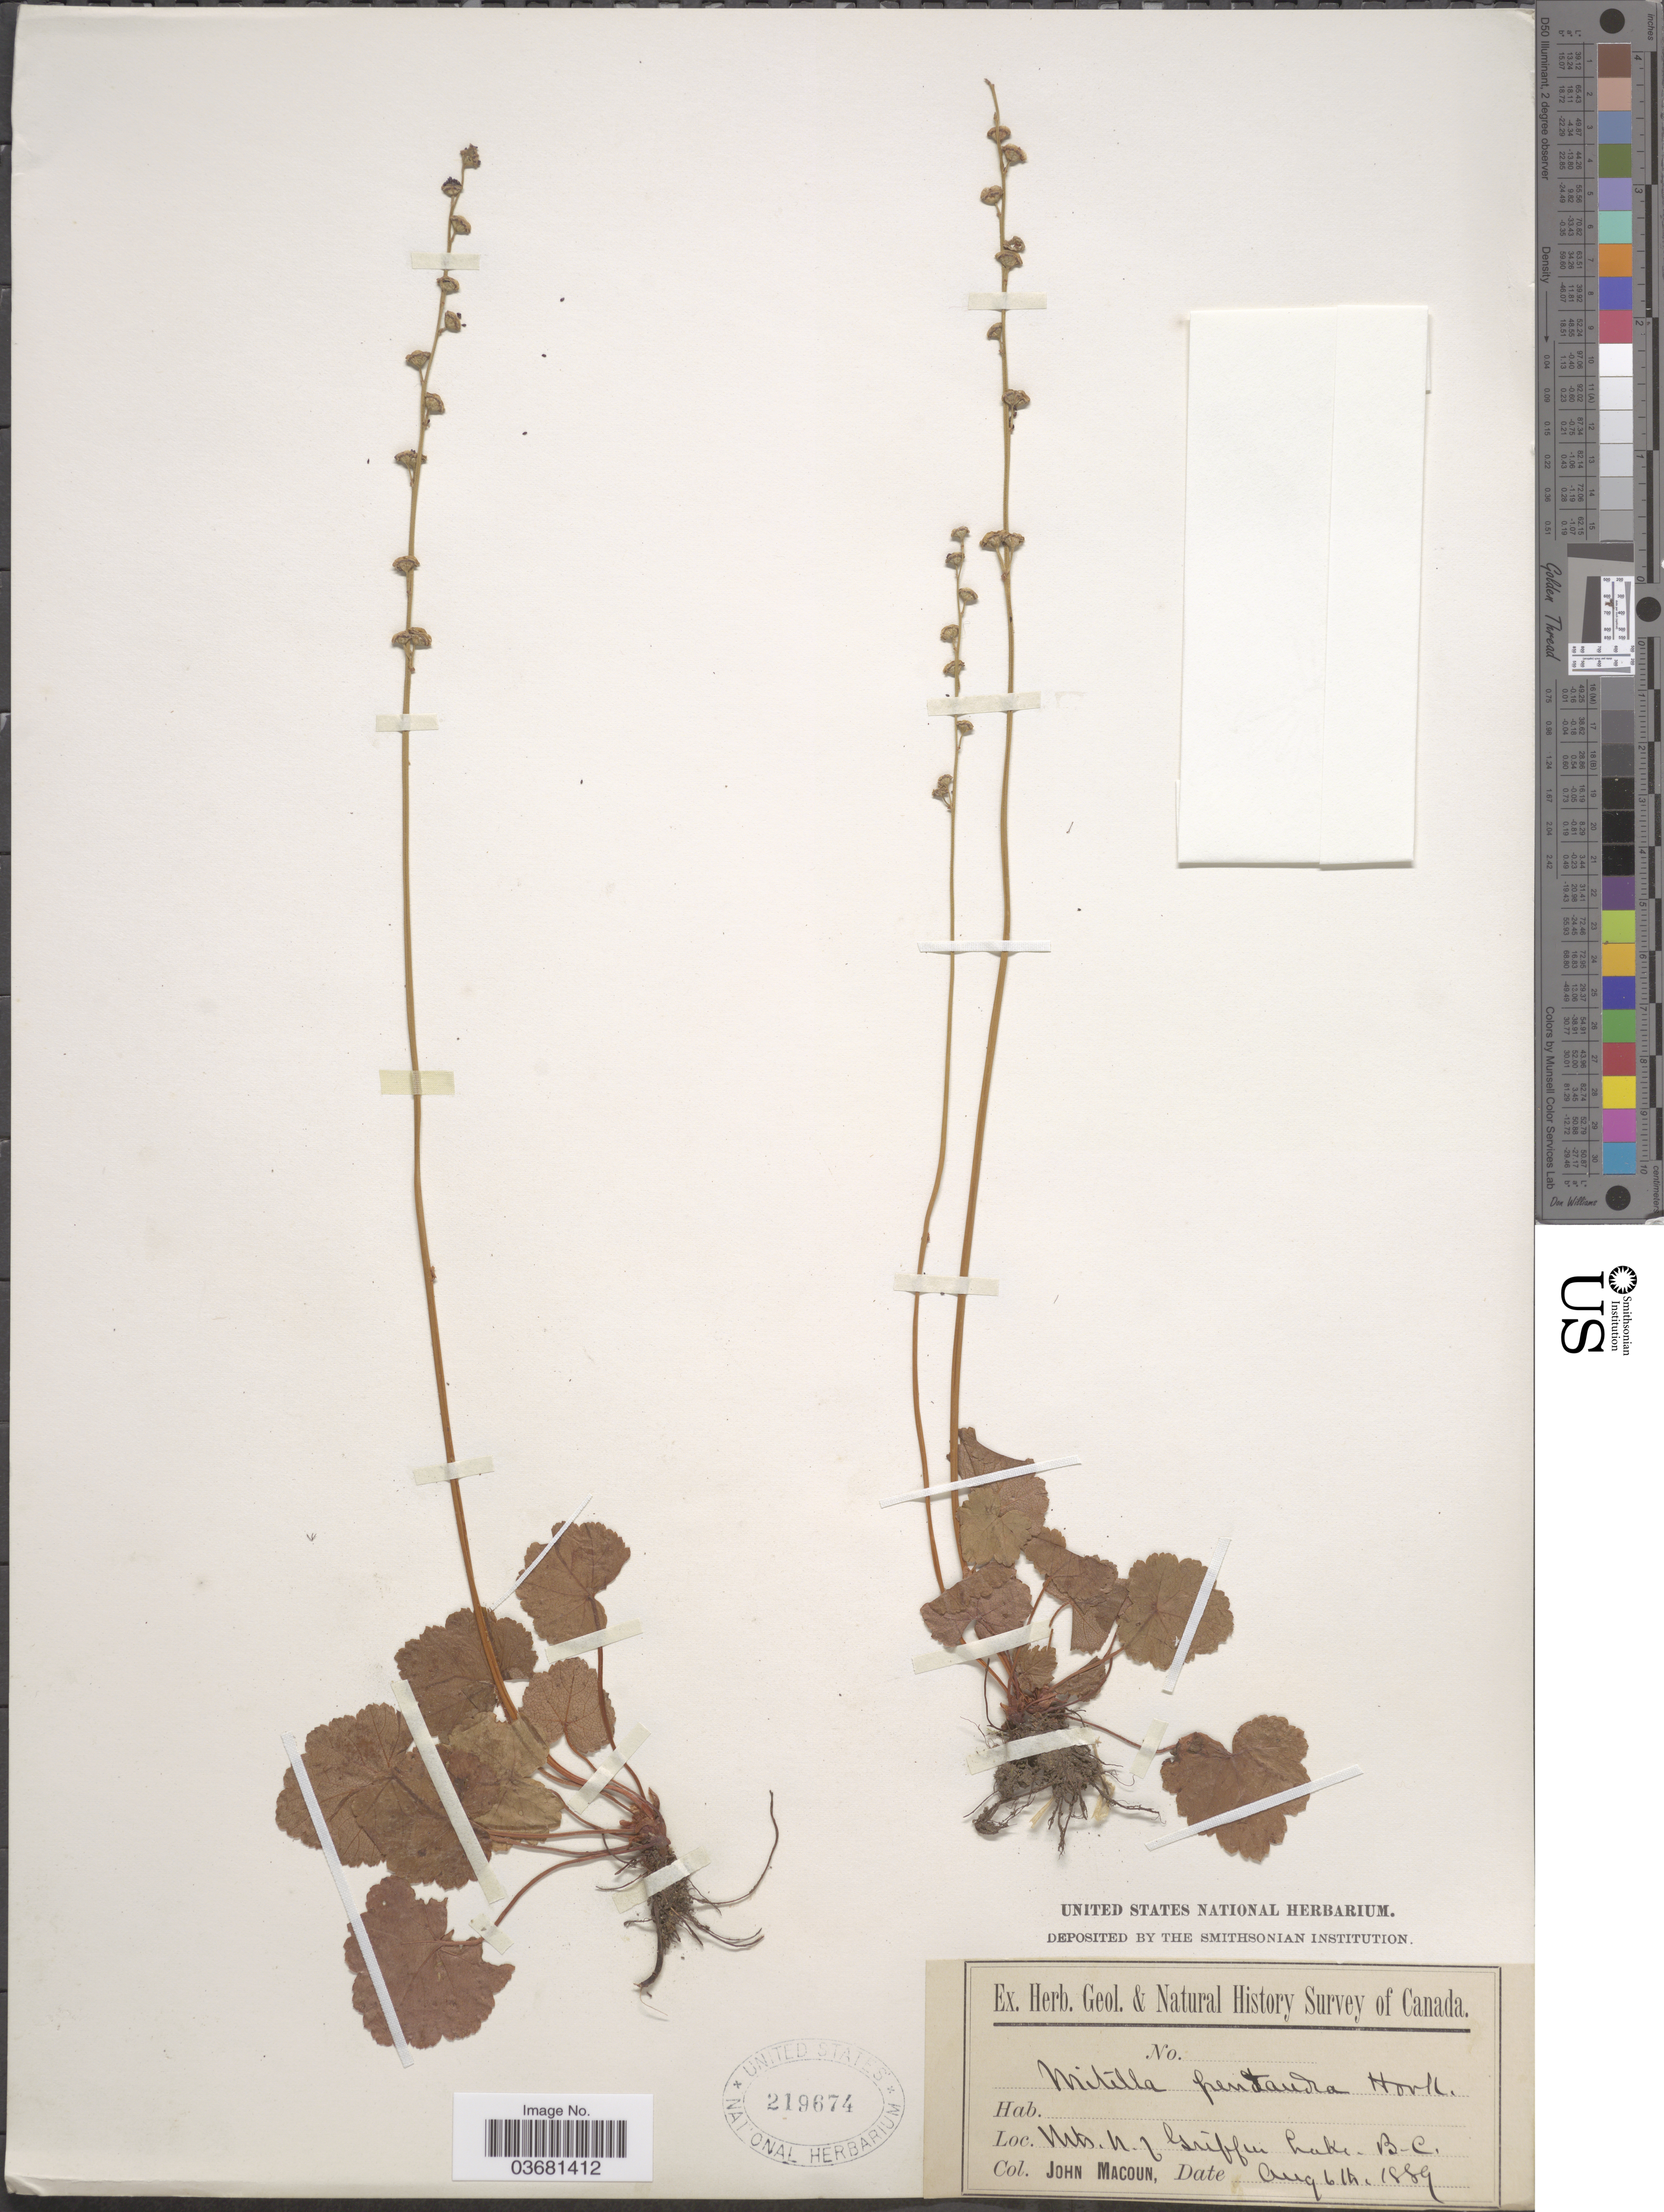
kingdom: Plantae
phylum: Tracheophyta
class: Magnoliopsida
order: Saxifragales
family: Saxifragaceae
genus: Mitella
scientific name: Mitella pentandra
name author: Hook.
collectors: J. Macoun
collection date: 1889-08-06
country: Canada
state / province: British Columbia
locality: Geol. & Natural History Survey of Canada. Mts. N. of Griffin Lake.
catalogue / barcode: US 219674